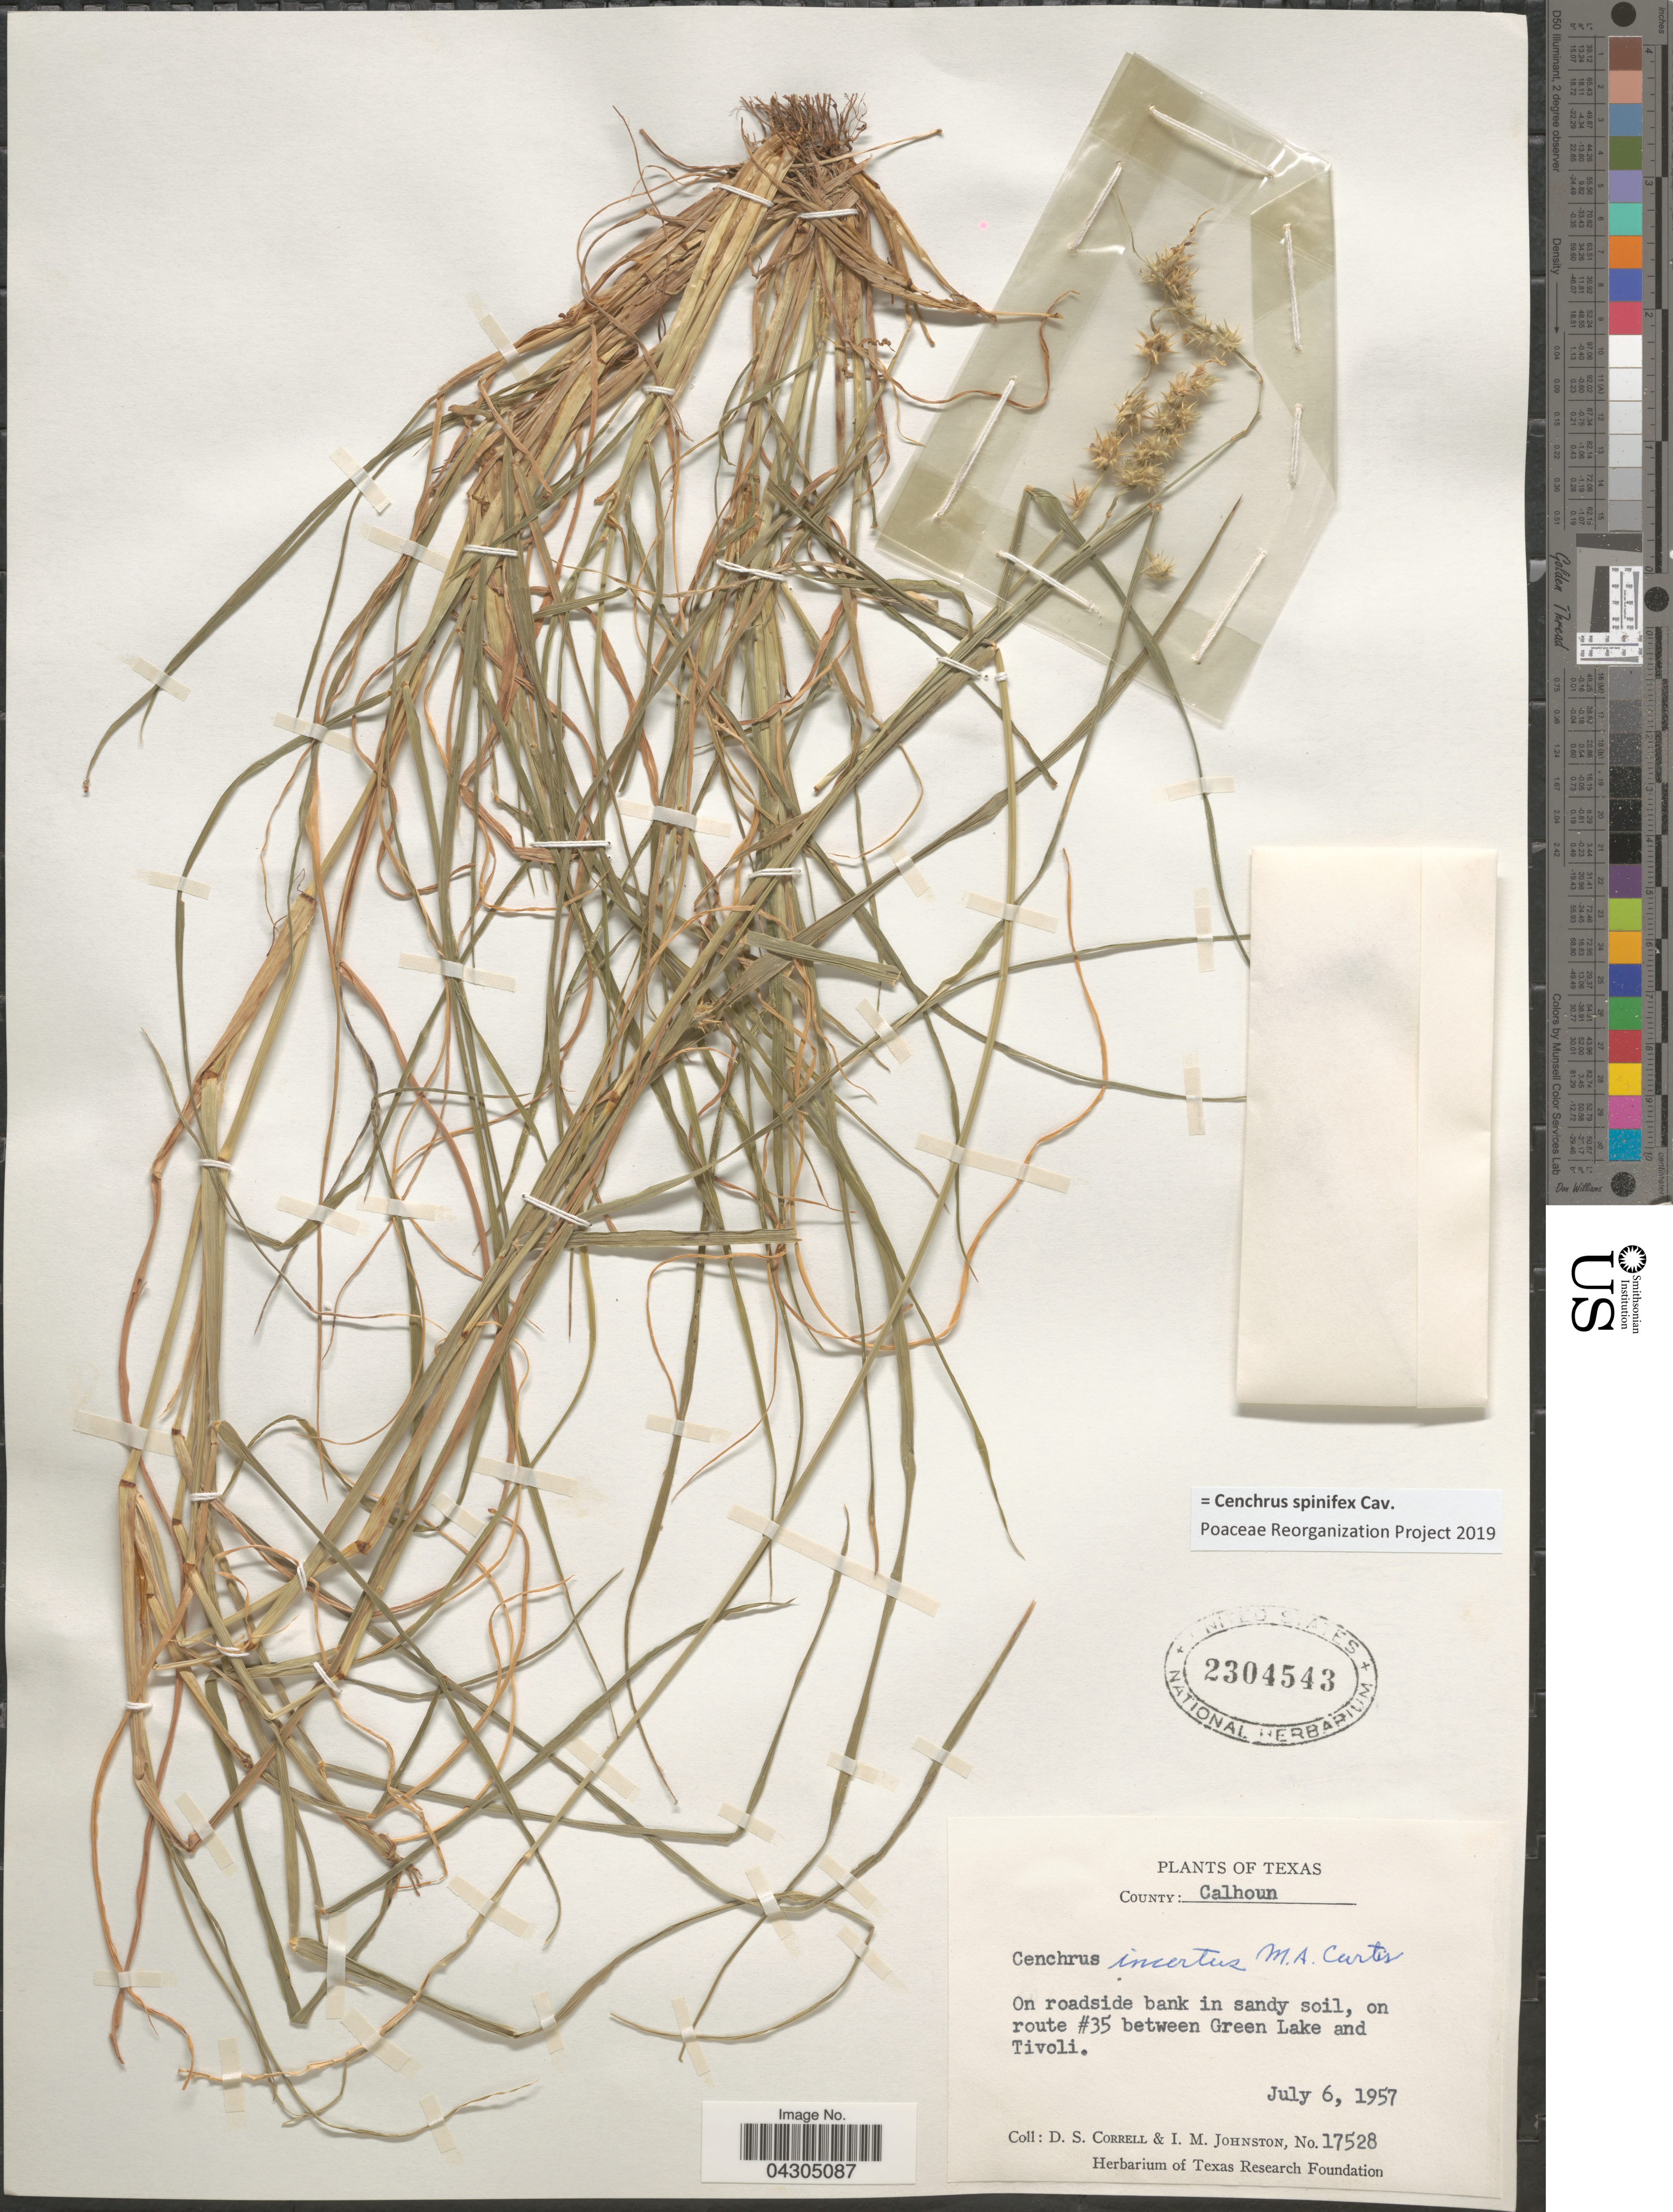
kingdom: Plantae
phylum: Tracheophyta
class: Liliopsida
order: Poales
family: Poaceae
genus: Cenchrus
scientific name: Cenchrus spinifex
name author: Cav.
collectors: D. S. Correll & I.M. Johnston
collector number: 17528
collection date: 1957-07-06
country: United States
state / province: Texas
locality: County: Calhoun. On roadside bank in sandy soil, on route #35 between Green Lake and Tivoli.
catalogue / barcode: US 2304543